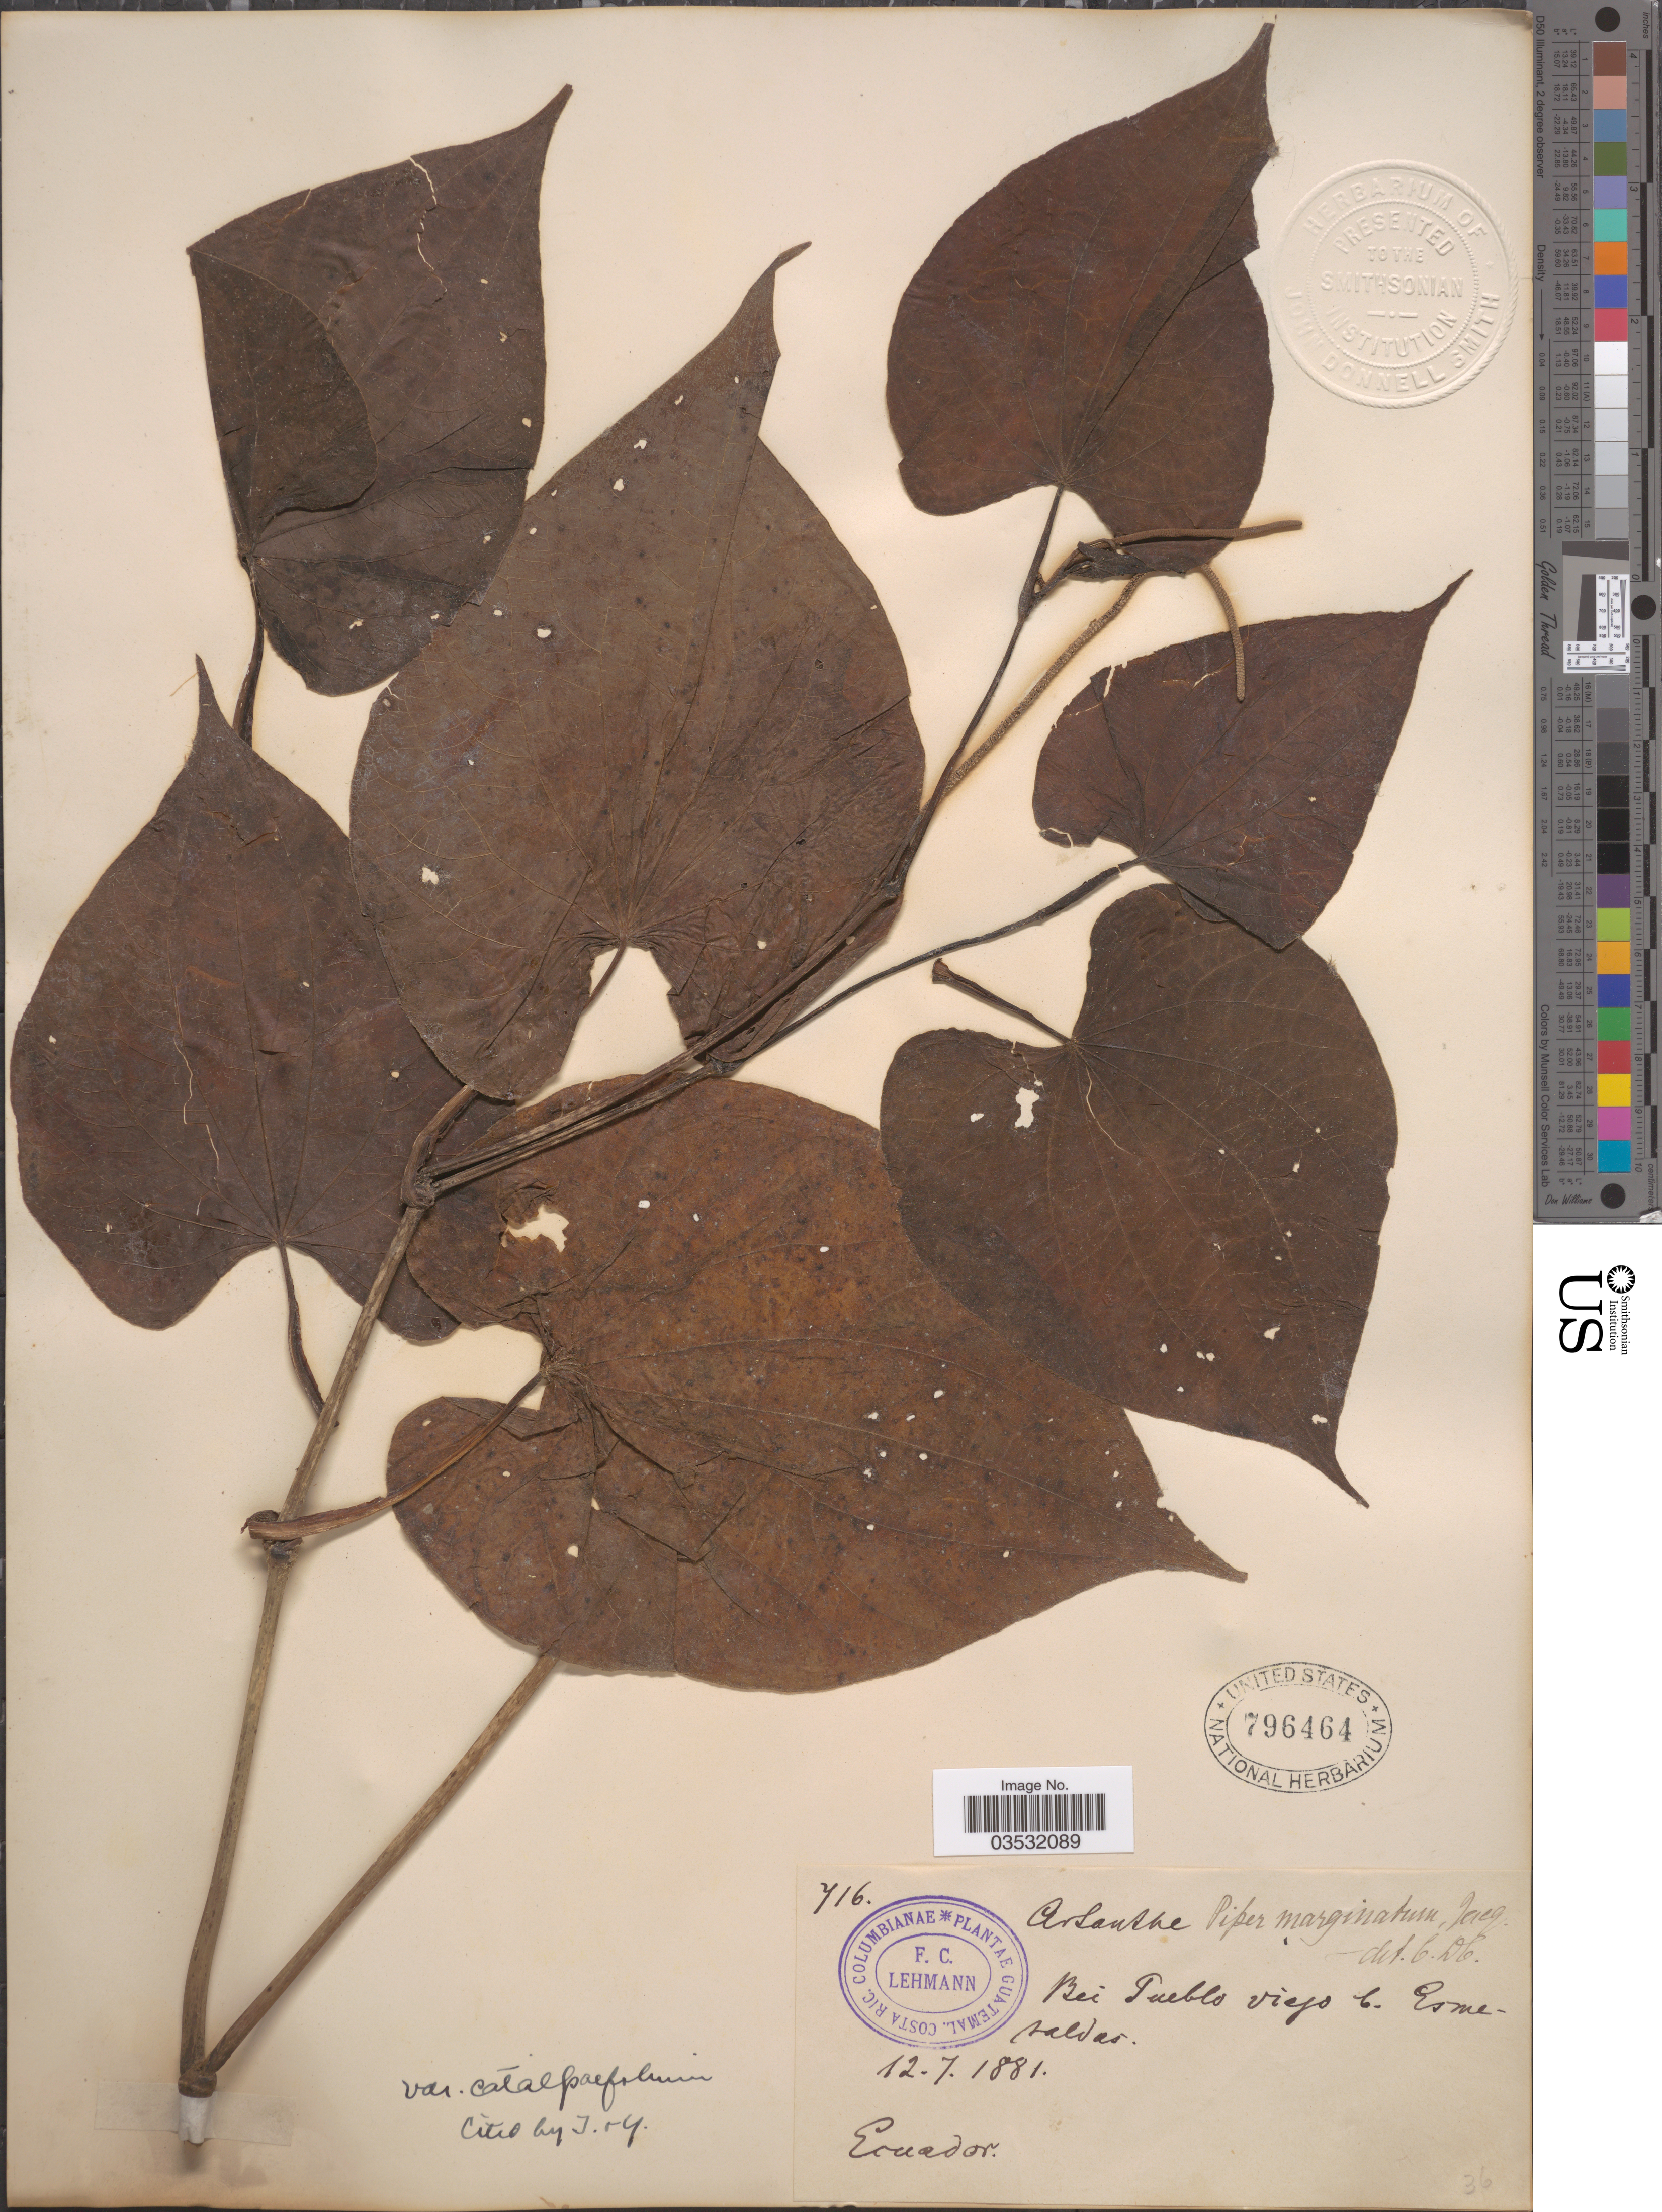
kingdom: Plantae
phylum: Tracheophyta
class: Magnoliopsida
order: Piperales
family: Piperaceae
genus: Piper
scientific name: Piper marginatum var. catalpifolium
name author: (Kunth) C. DC.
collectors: F. C. Lehmann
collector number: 416*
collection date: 1881-07-12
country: Ecuador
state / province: Esmeraldas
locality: Bei Pueblo viejo b. Esmeraldas.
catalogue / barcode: US 796464